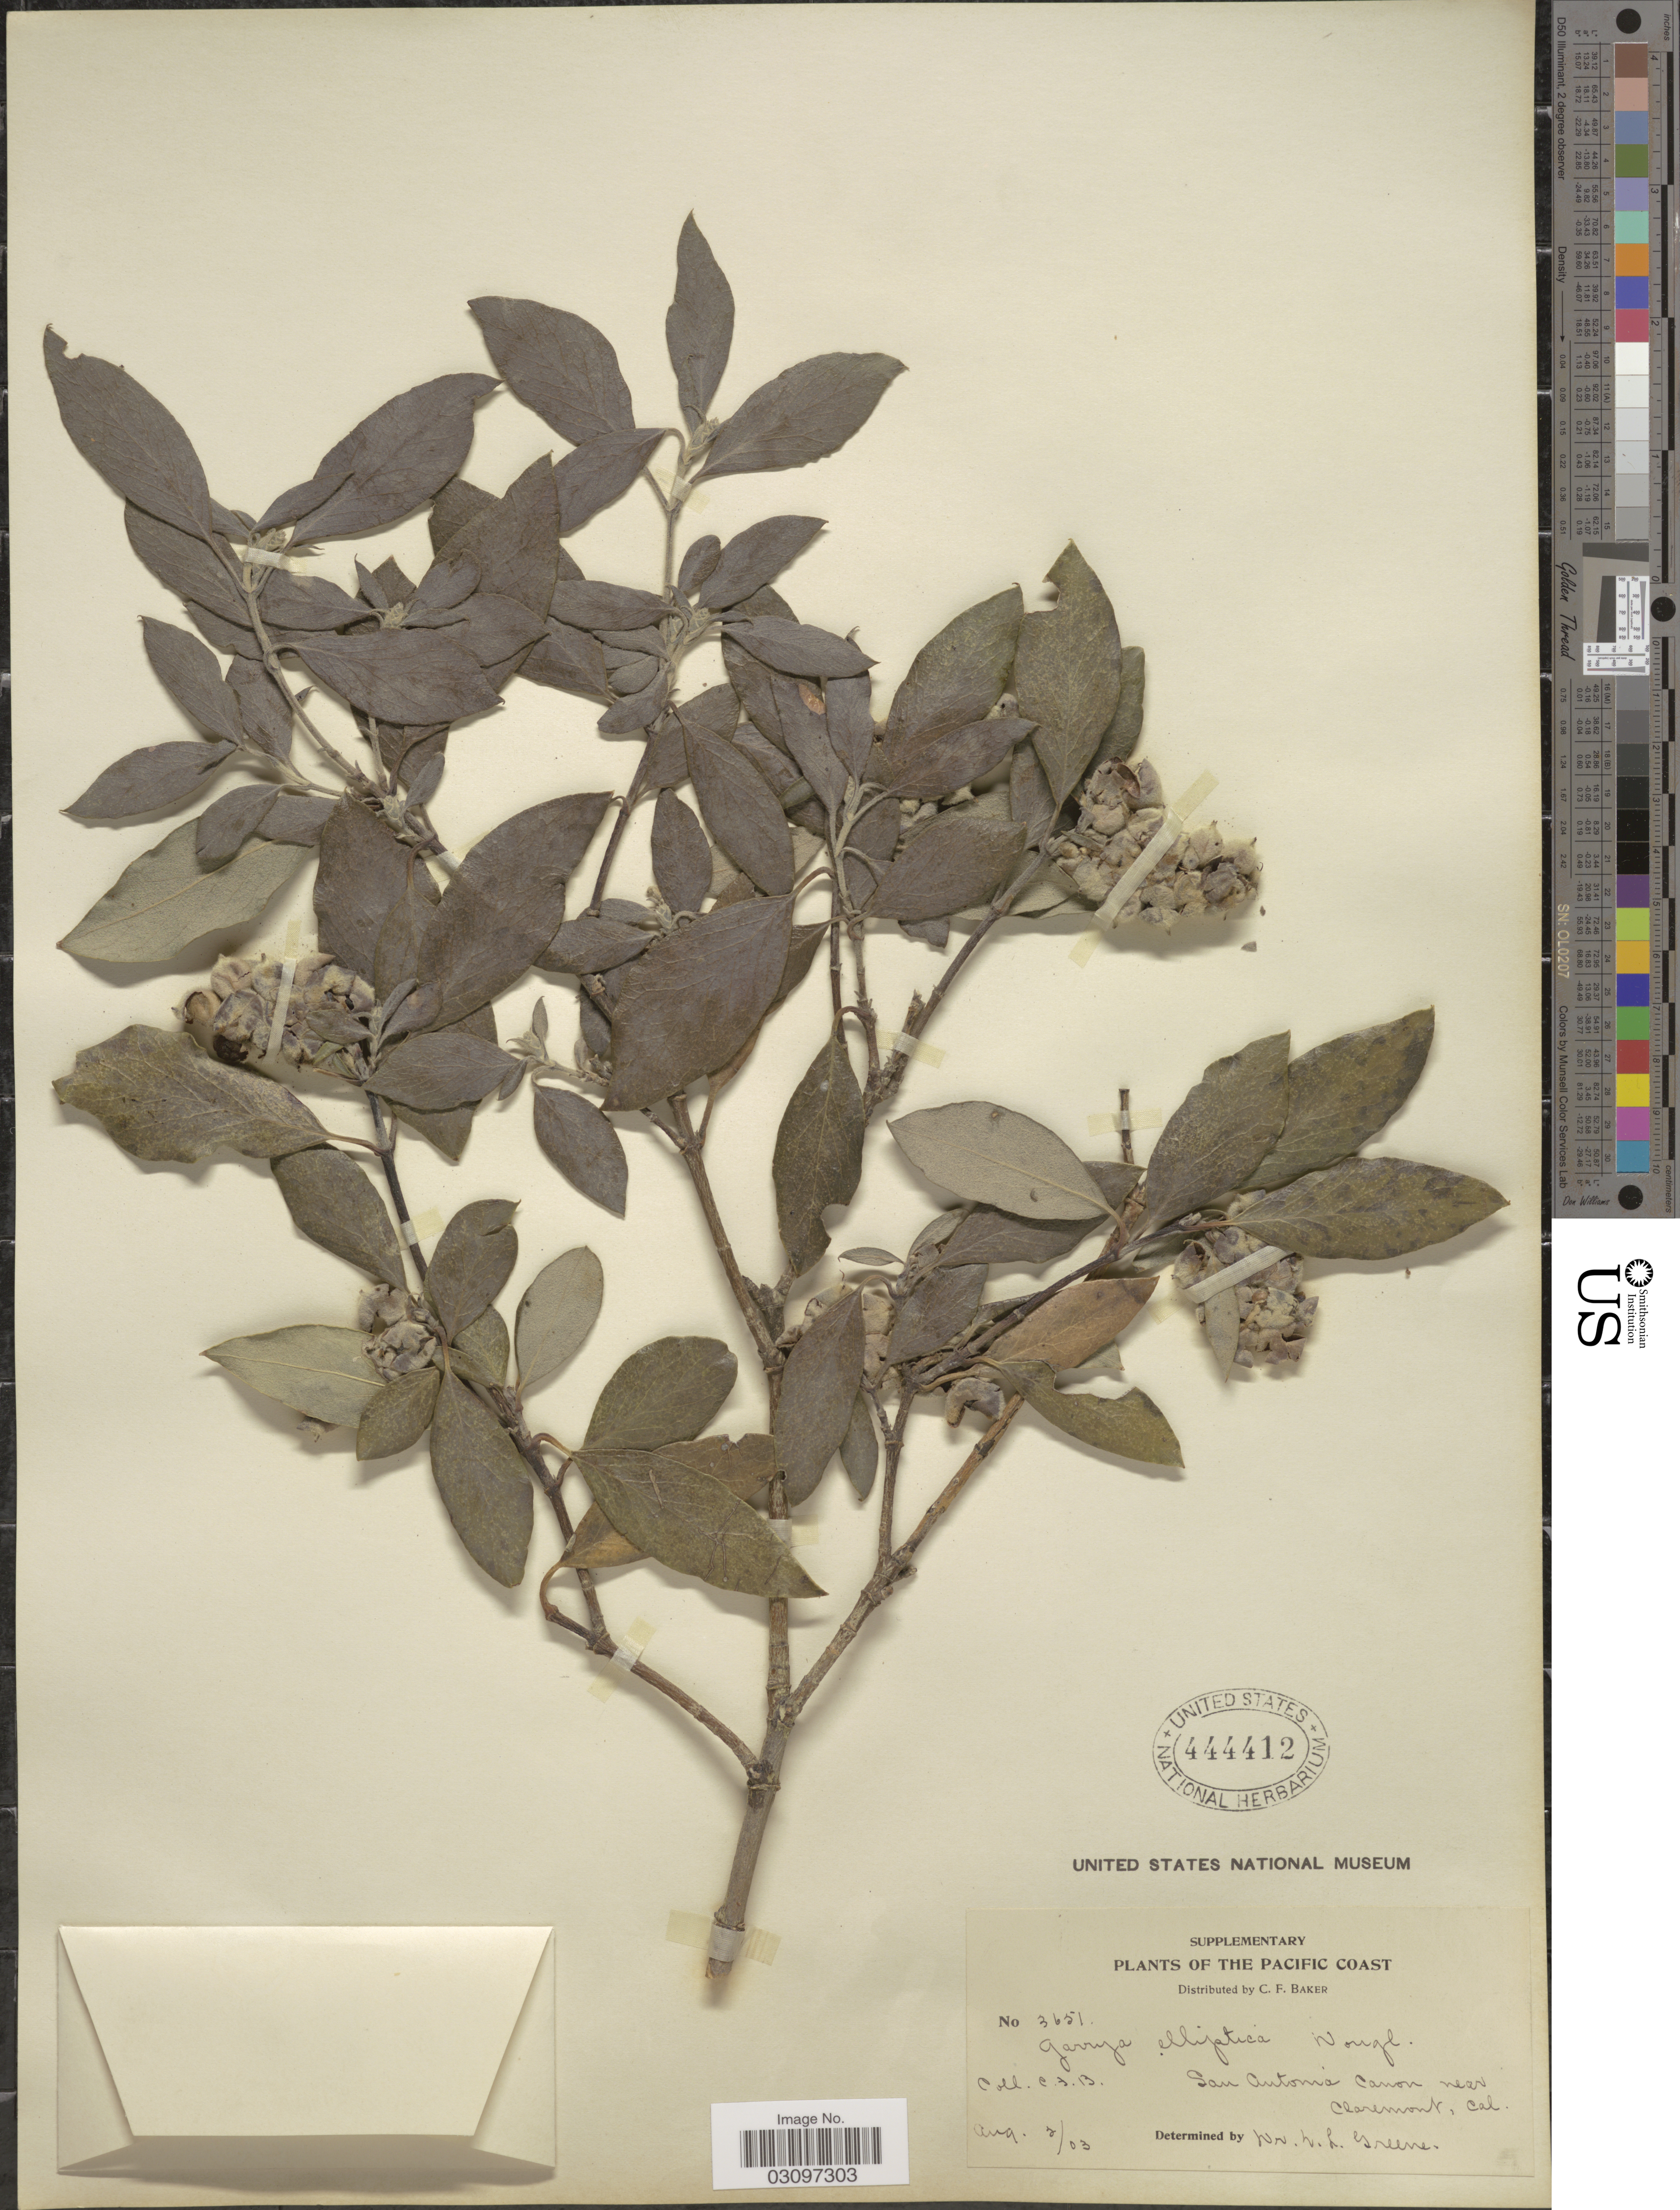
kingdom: Plantae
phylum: Tracheophyta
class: Magnoliopsida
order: Garryales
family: Garryaceae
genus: Garrya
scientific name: Garrya elliptica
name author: Douglas ex Lindl.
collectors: C. F. Baker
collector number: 3651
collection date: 1903-08-02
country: United States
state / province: California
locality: The Pacific Coast. San Antonio Canon near Claremont.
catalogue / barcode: US 444412